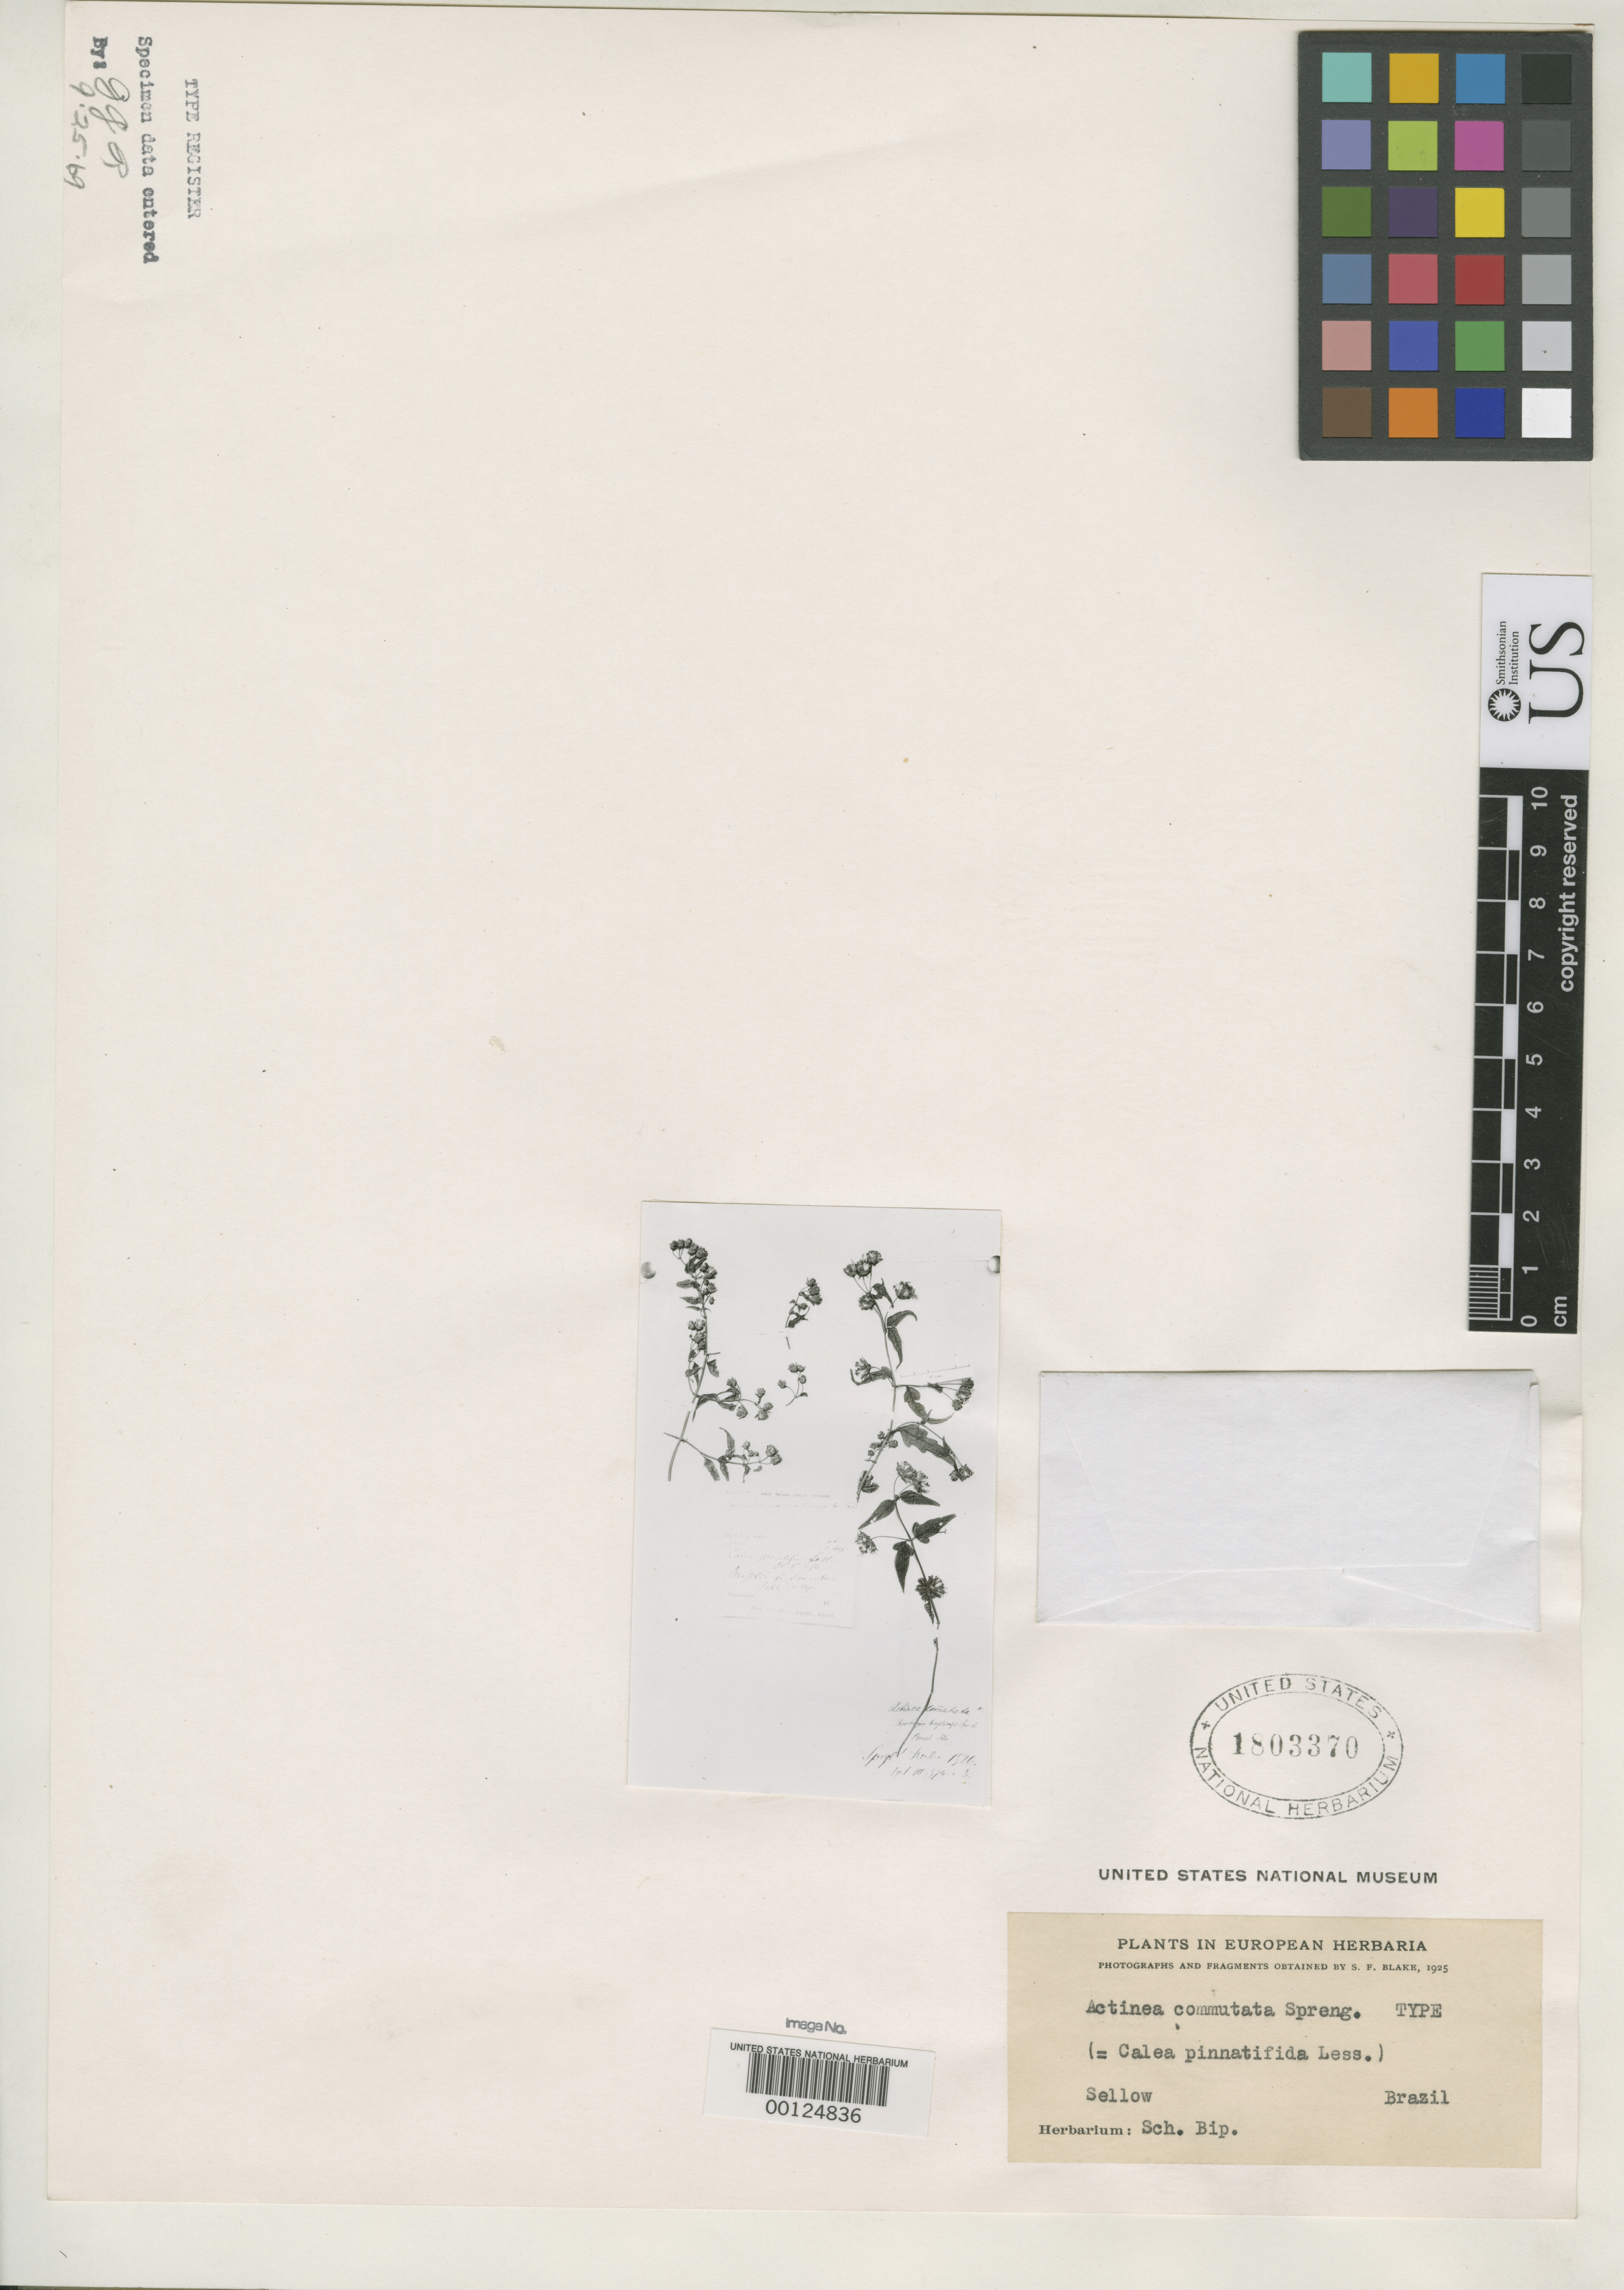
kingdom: Plantae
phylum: Tracheophyta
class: Magnoliopsida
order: Asterales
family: Asteraceae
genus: Actinea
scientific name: Actinea commutata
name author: Spreng.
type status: Type Material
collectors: F. Sellow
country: Brazil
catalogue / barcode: US 1803370